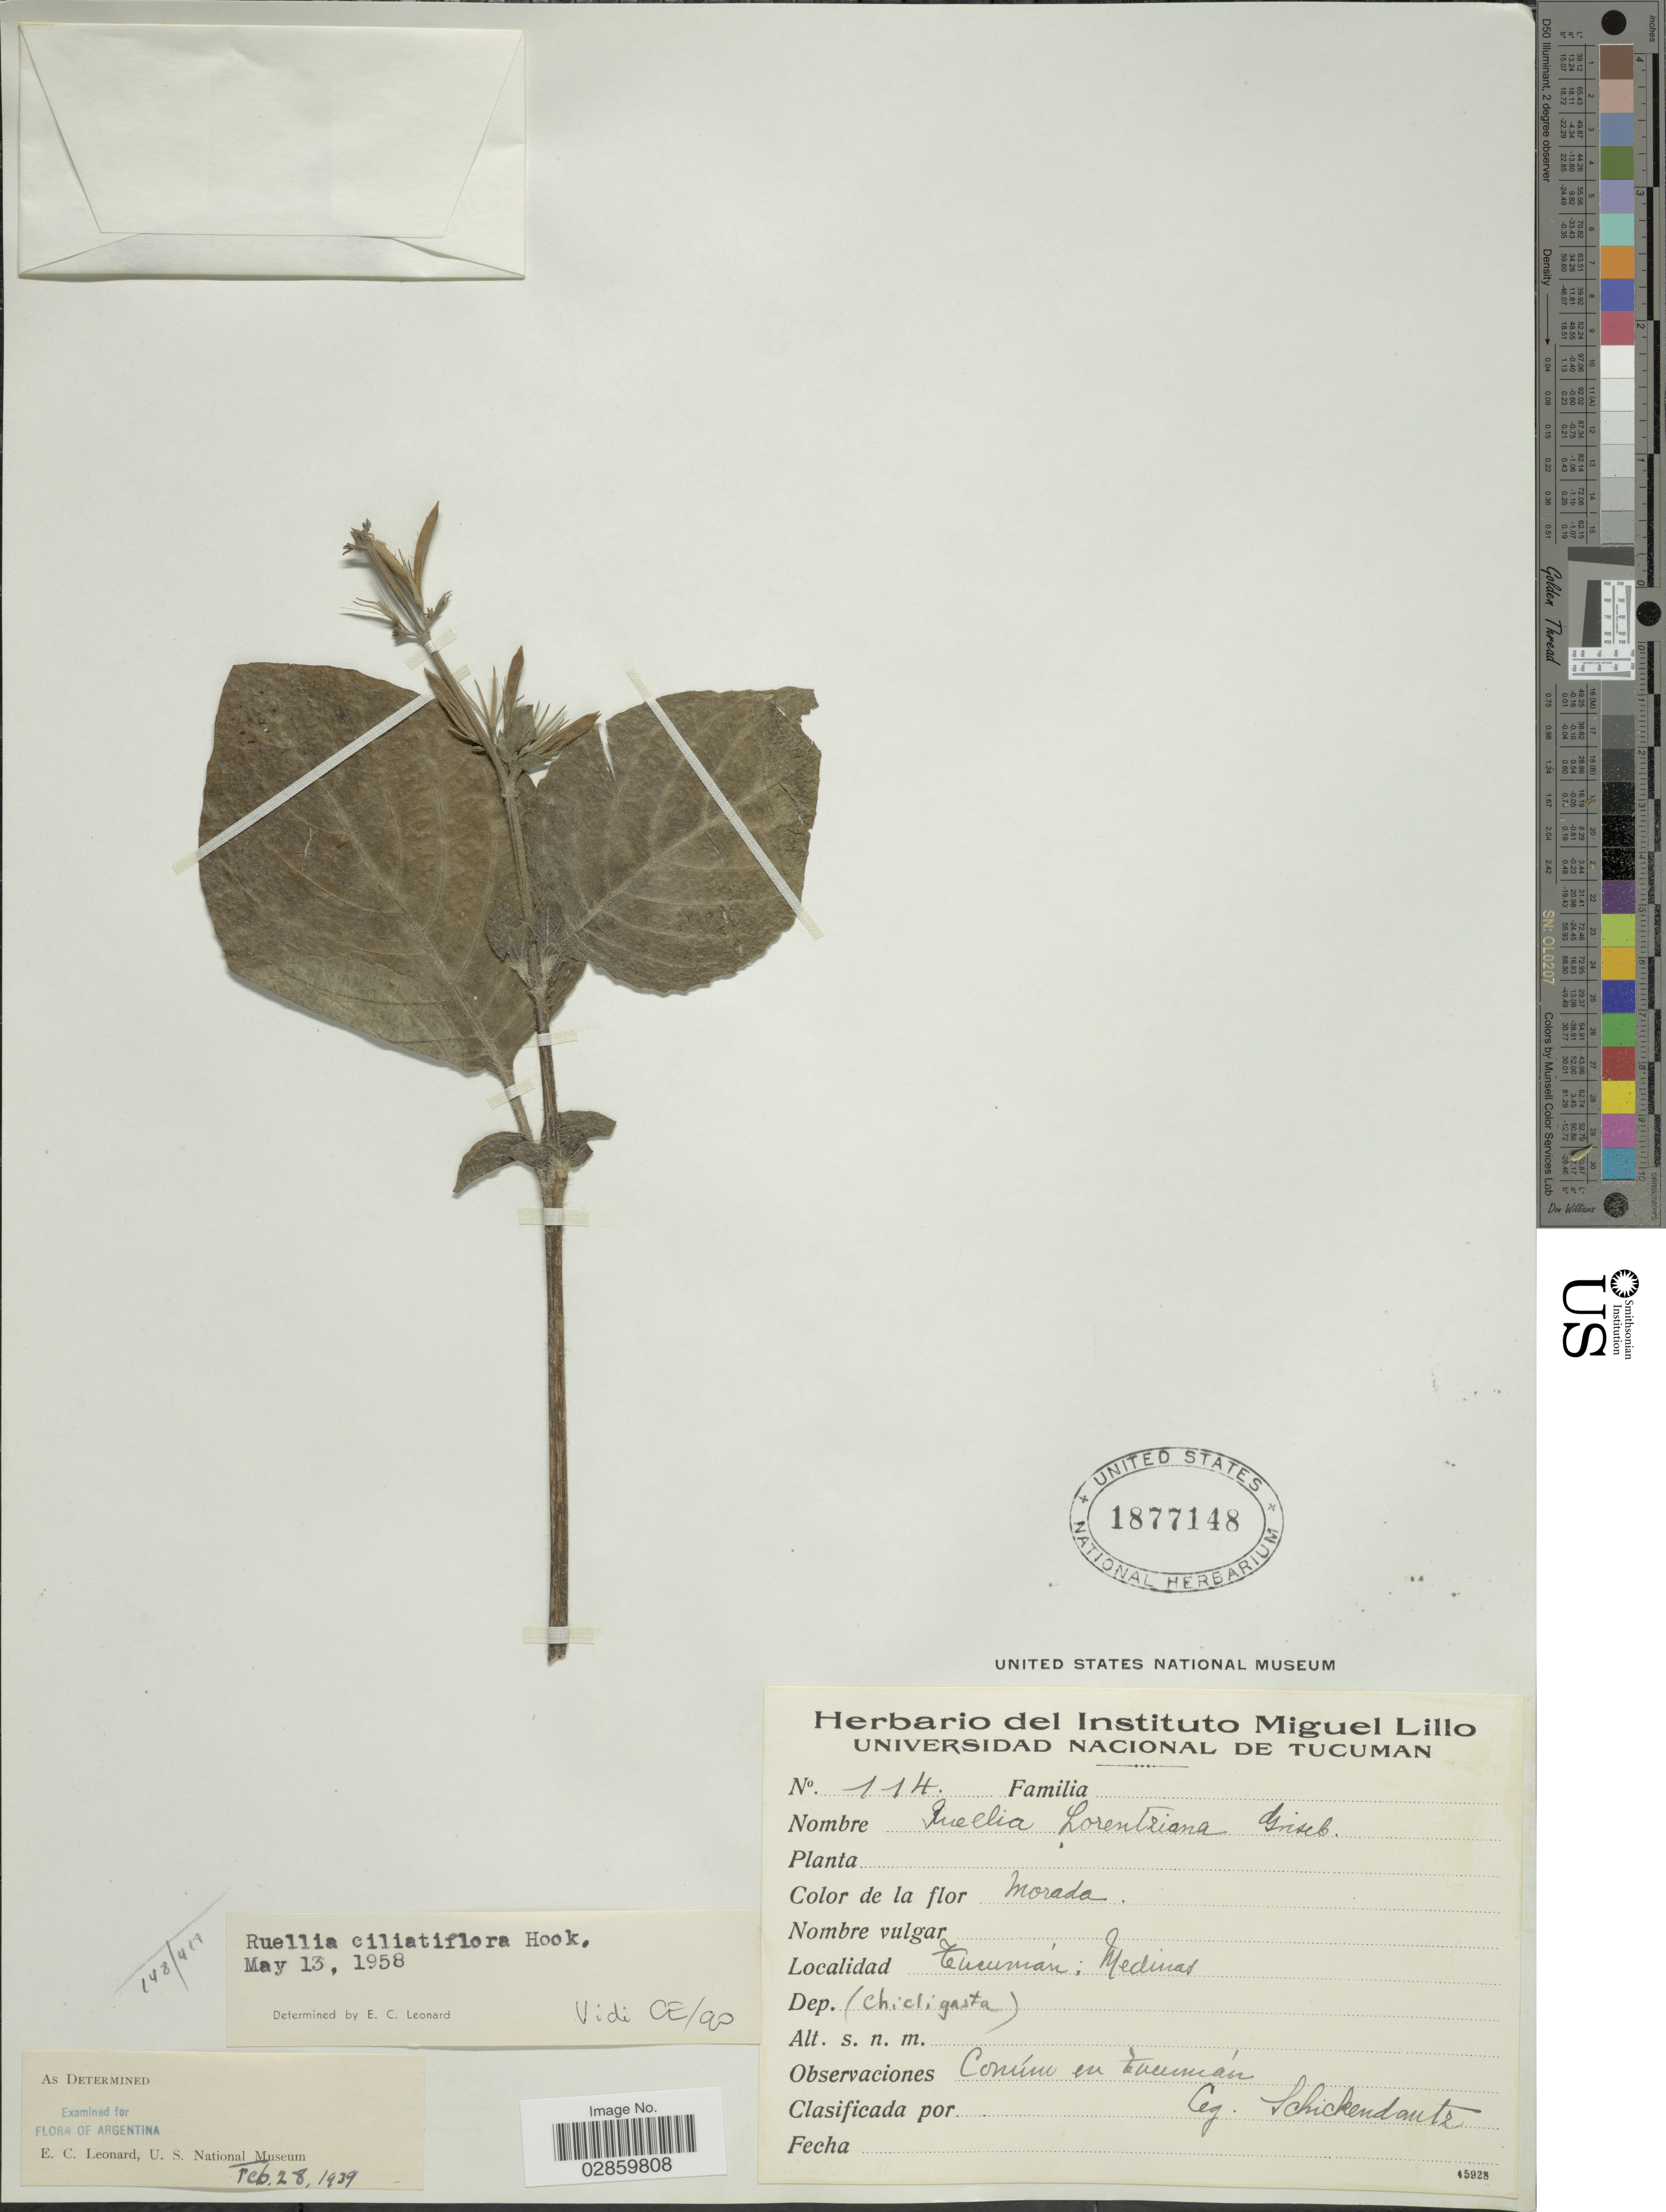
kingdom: Plantae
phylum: Tracheophyta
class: Magnoliopsida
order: Lamiales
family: Acanthaceae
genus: Ruellia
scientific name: Ruellia ciliatiflora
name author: Hook.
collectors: F. Schickendantz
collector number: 114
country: Argentina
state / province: Tucuman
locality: Medinas. Dep. (Chicligasta).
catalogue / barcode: US 1877148